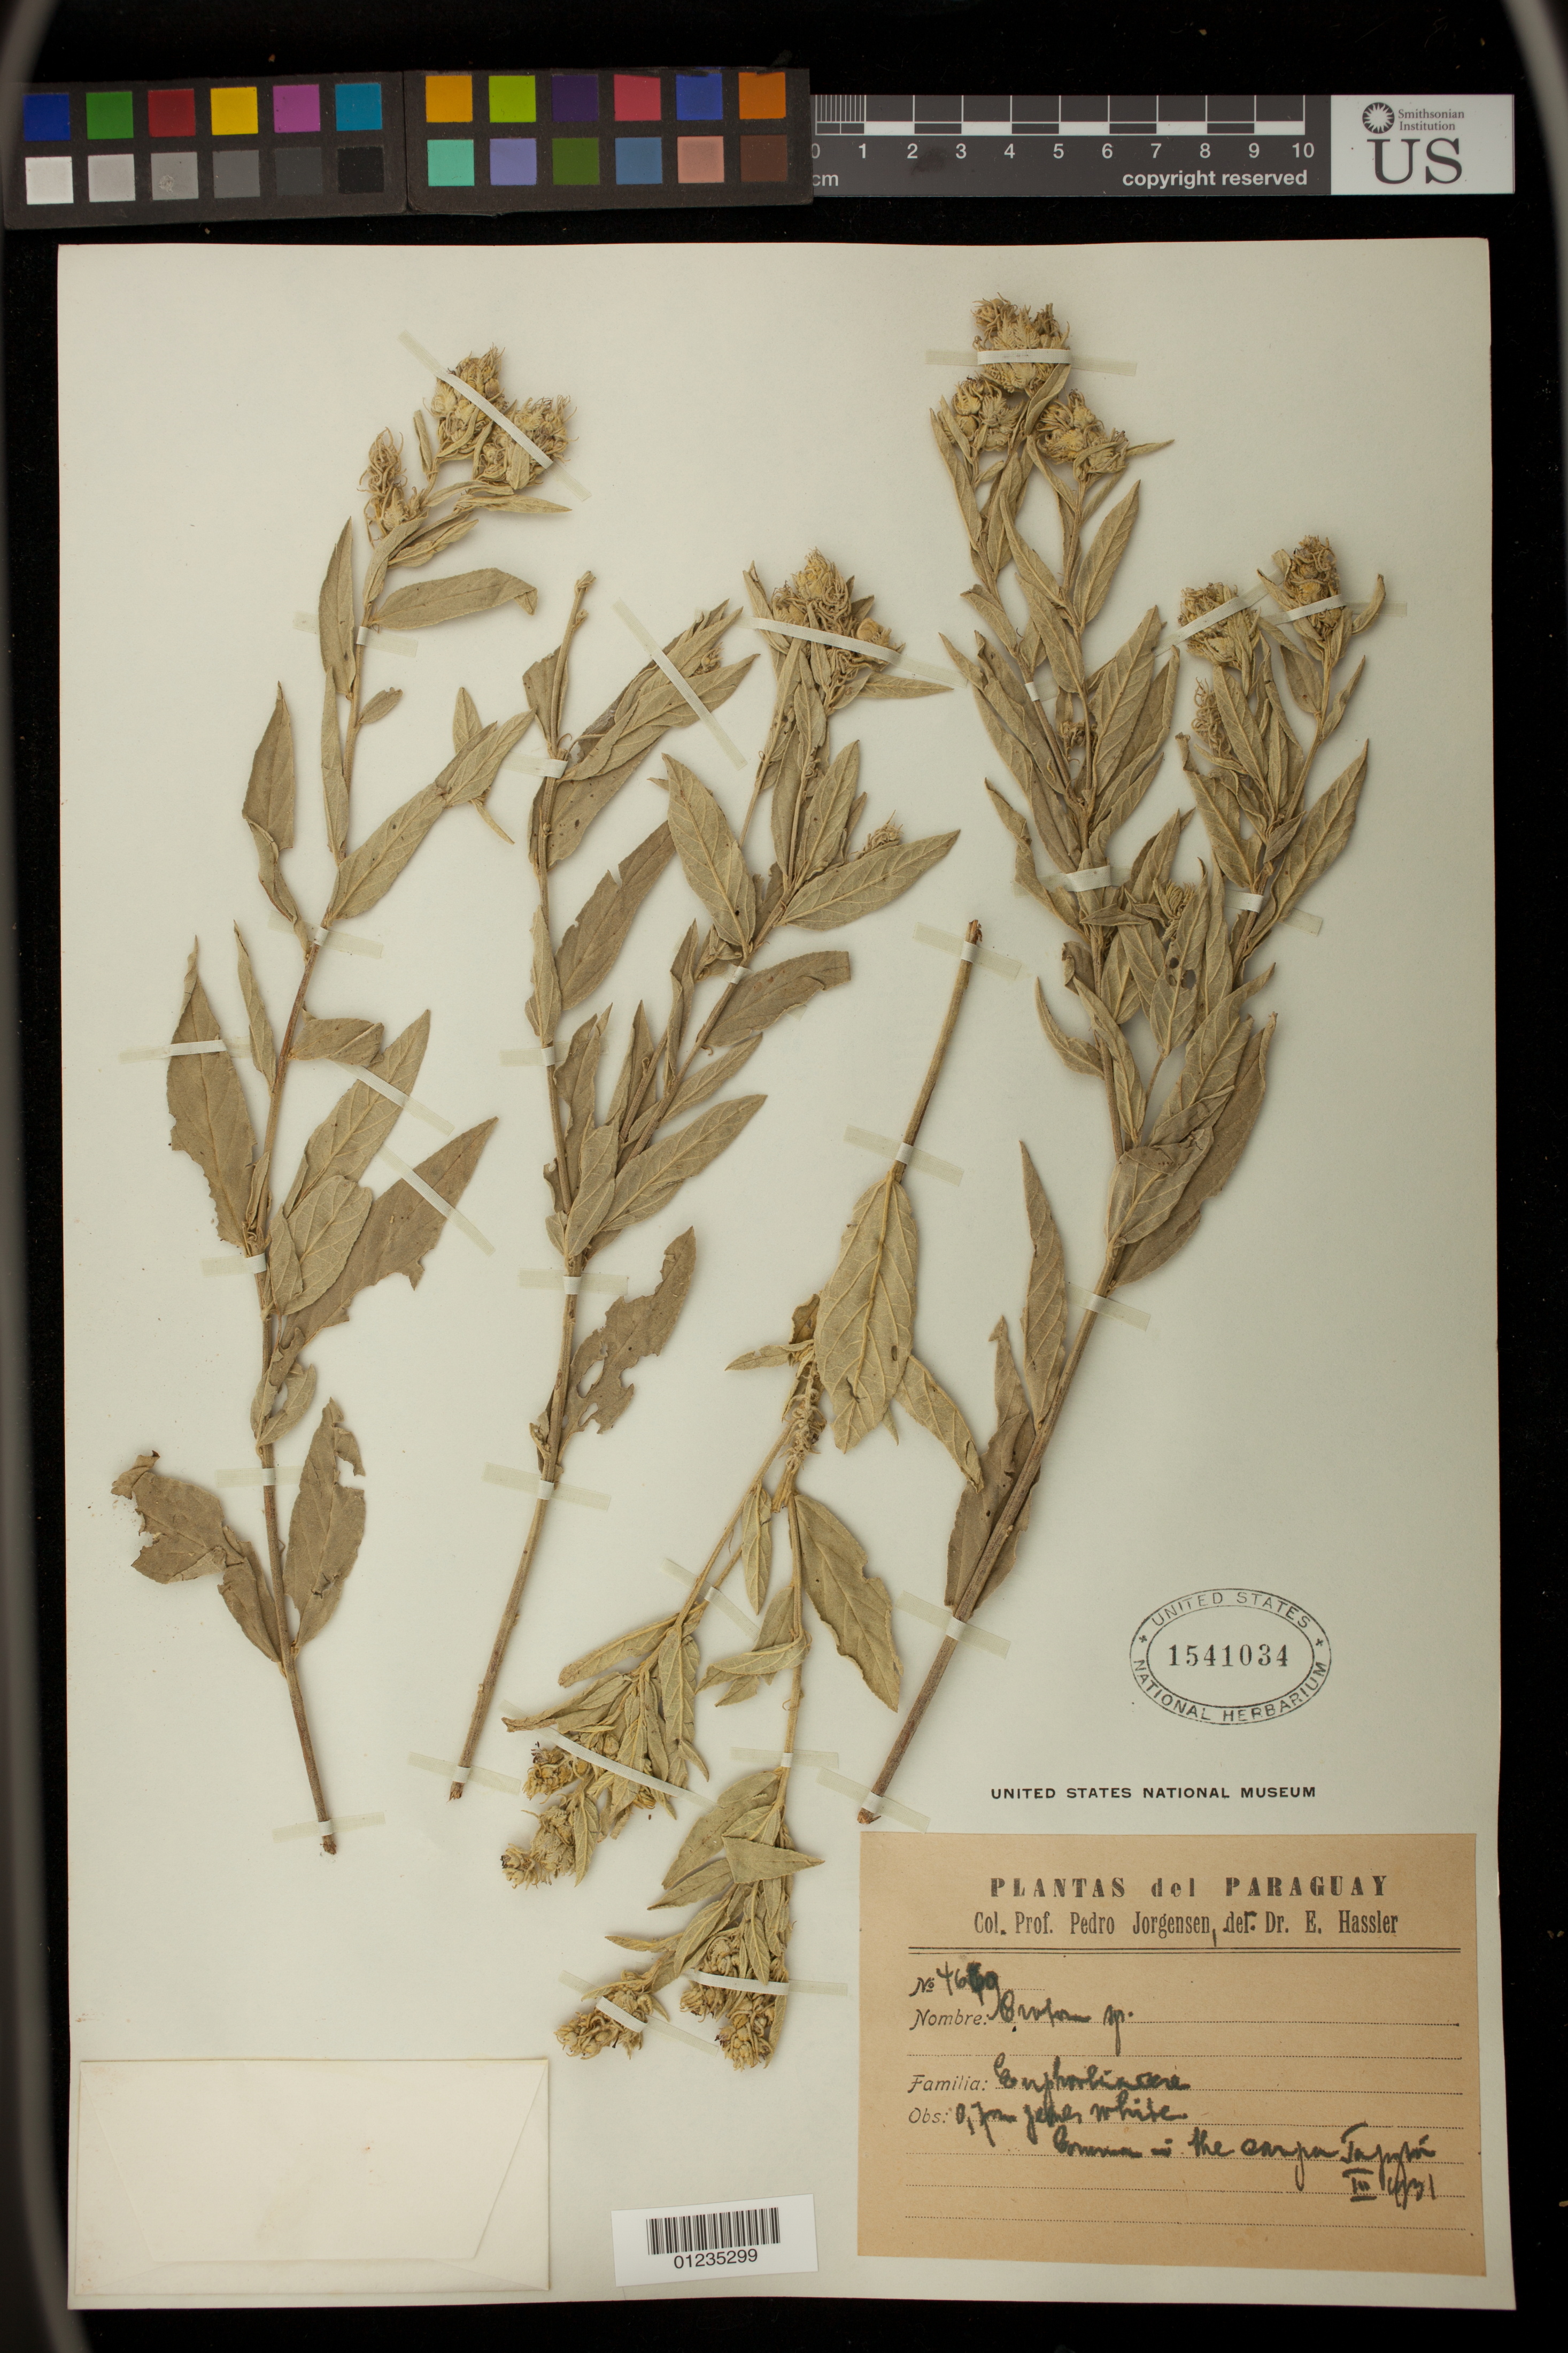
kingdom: Plantae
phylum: Tracheophyta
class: Magnoliopsida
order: Malpighiales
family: Euphorbiaceae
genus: Julocroton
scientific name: Julocroton sp.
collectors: P. M. Jørgensen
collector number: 4669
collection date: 1931-03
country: Paraguay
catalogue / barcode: US 1541034